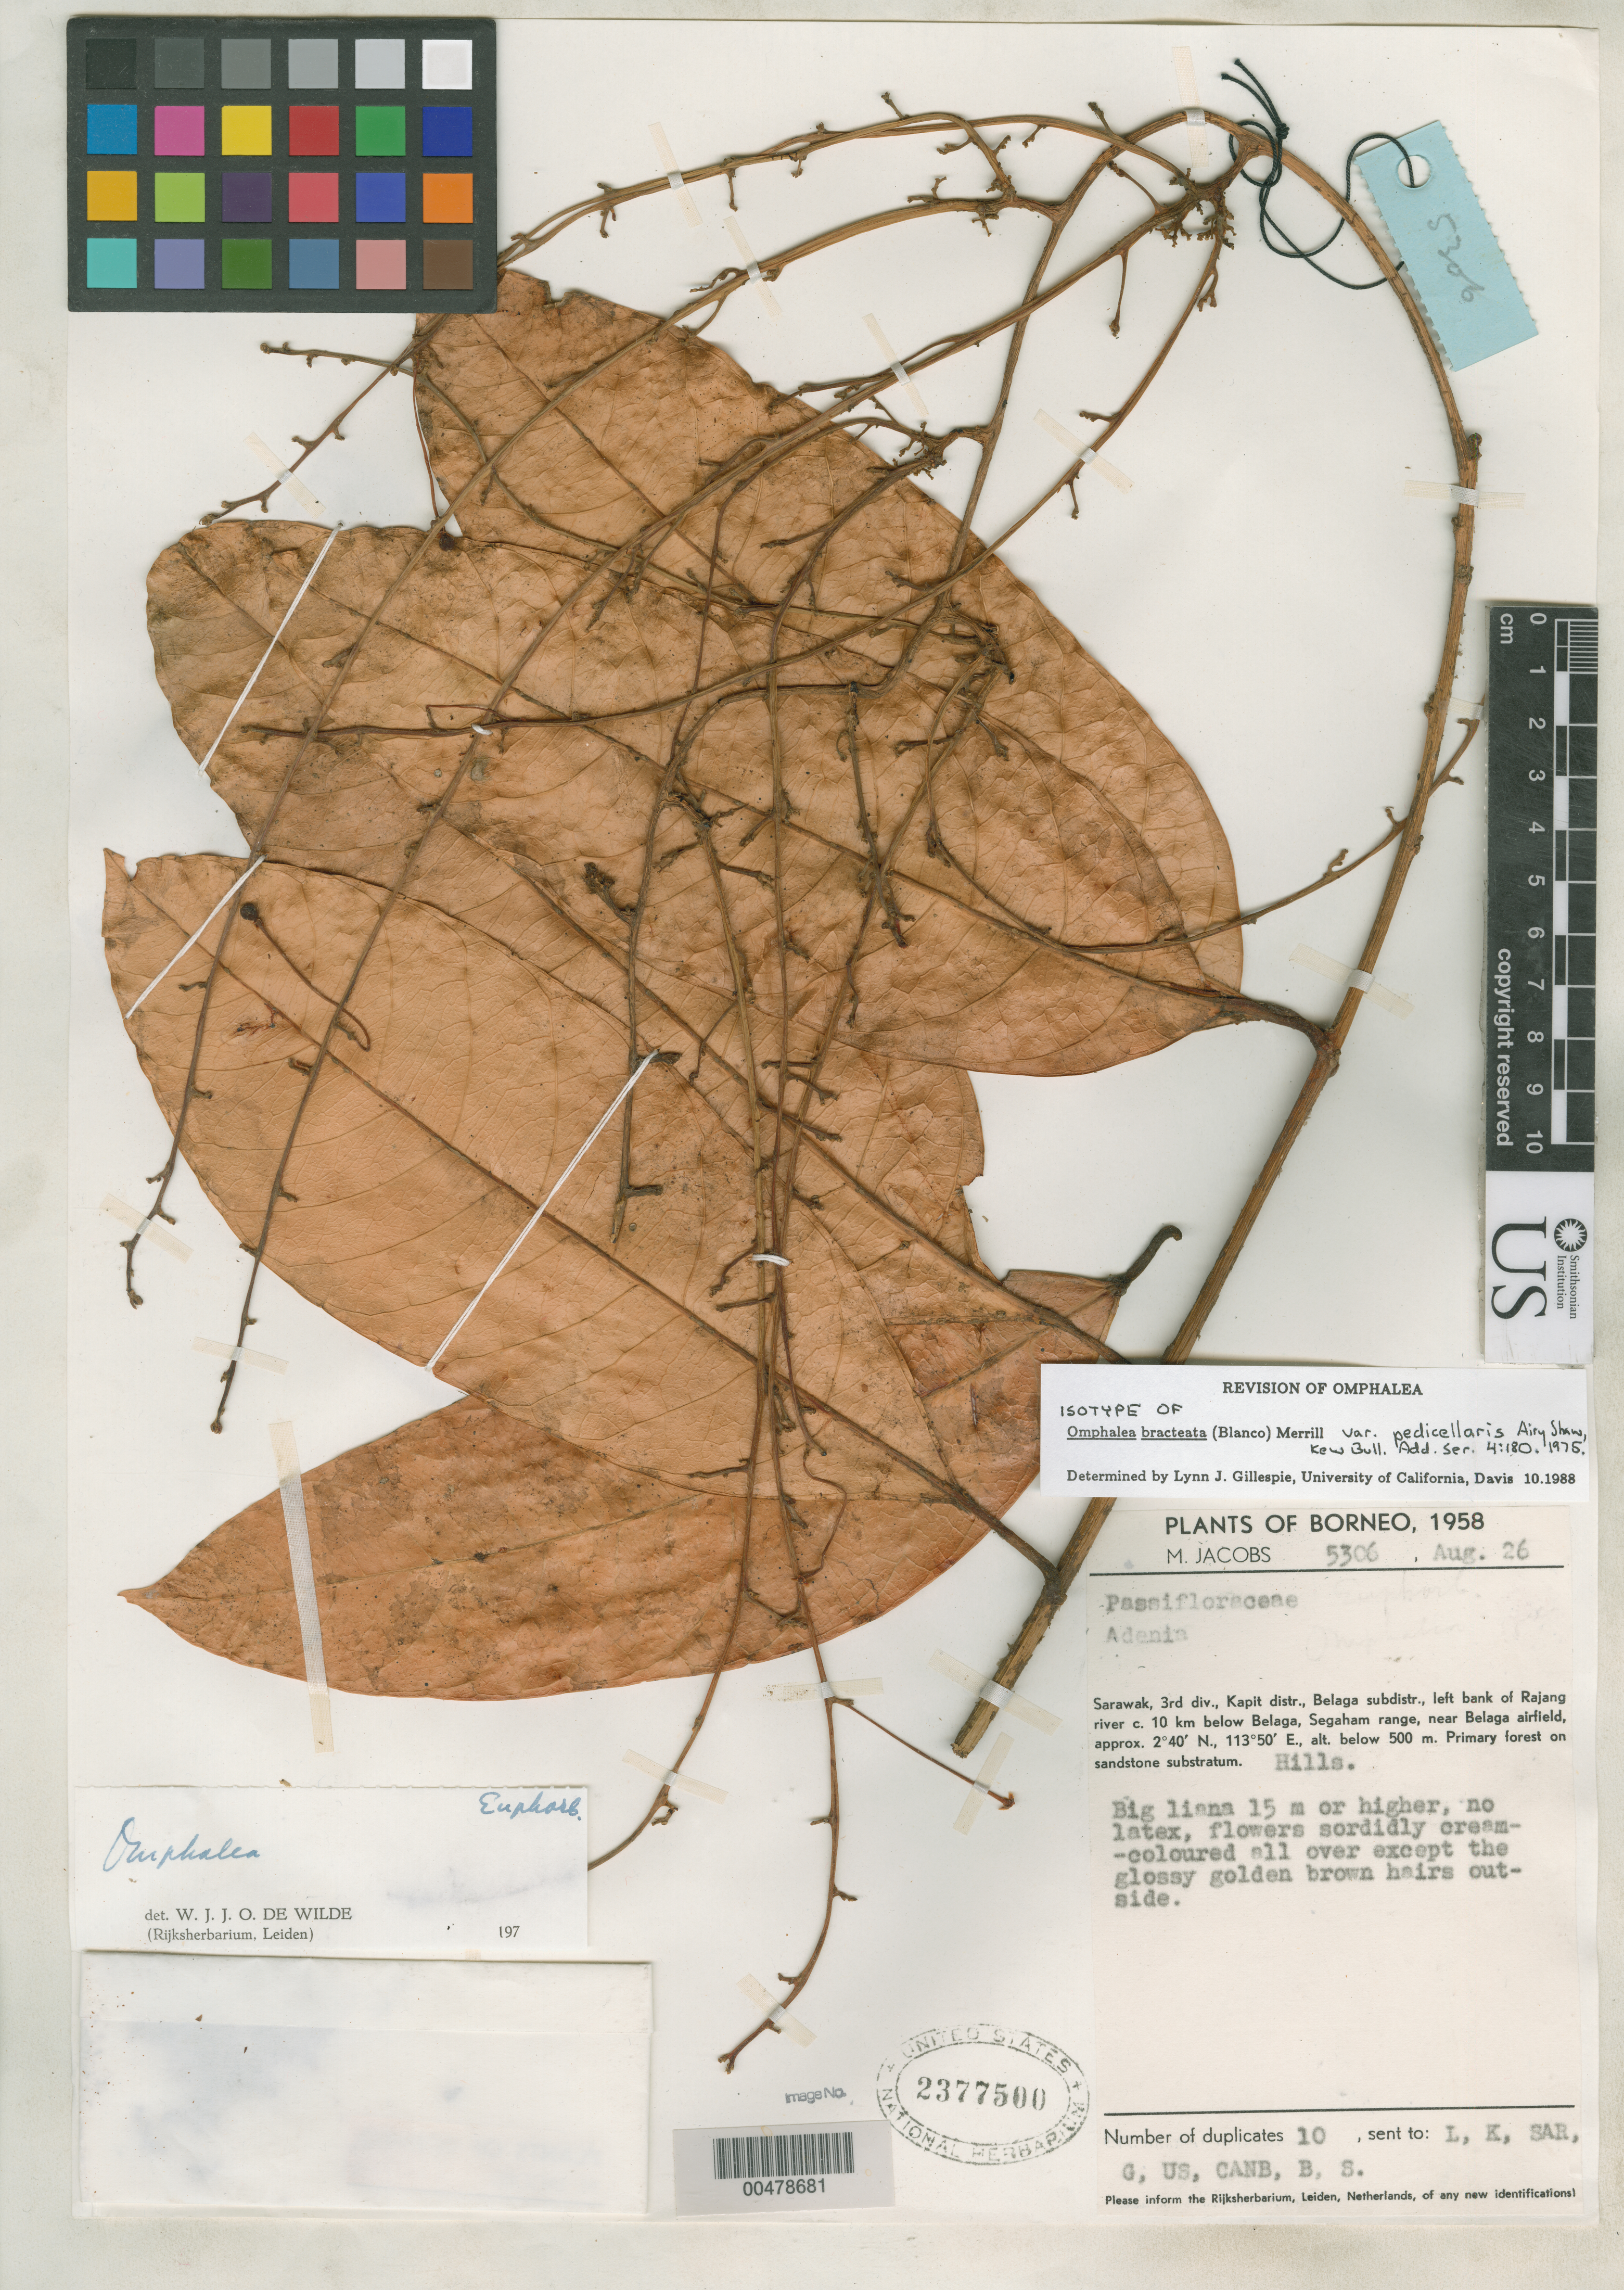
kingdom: Plantae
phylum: Tracheophyta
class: Magnoliopsida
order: Malpighiales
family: Euphorbiaceae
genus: Omphalea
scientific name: Omphalea bracteata var. pedicellaris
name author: Airy Shaw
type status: Isotype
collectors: M. R. Jacobs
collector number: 5306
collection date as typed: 26 Aug 1958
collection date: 1958-08-26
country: Malaysia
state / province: Sarawak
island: Borneo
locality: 3rd Div., Kapit dist., Belaga subdist., left bank of Rajang River ca. 10 mi below Belaga, Segaham Range, near Belaga Airfield.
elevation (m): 500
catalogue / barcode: US 2377500